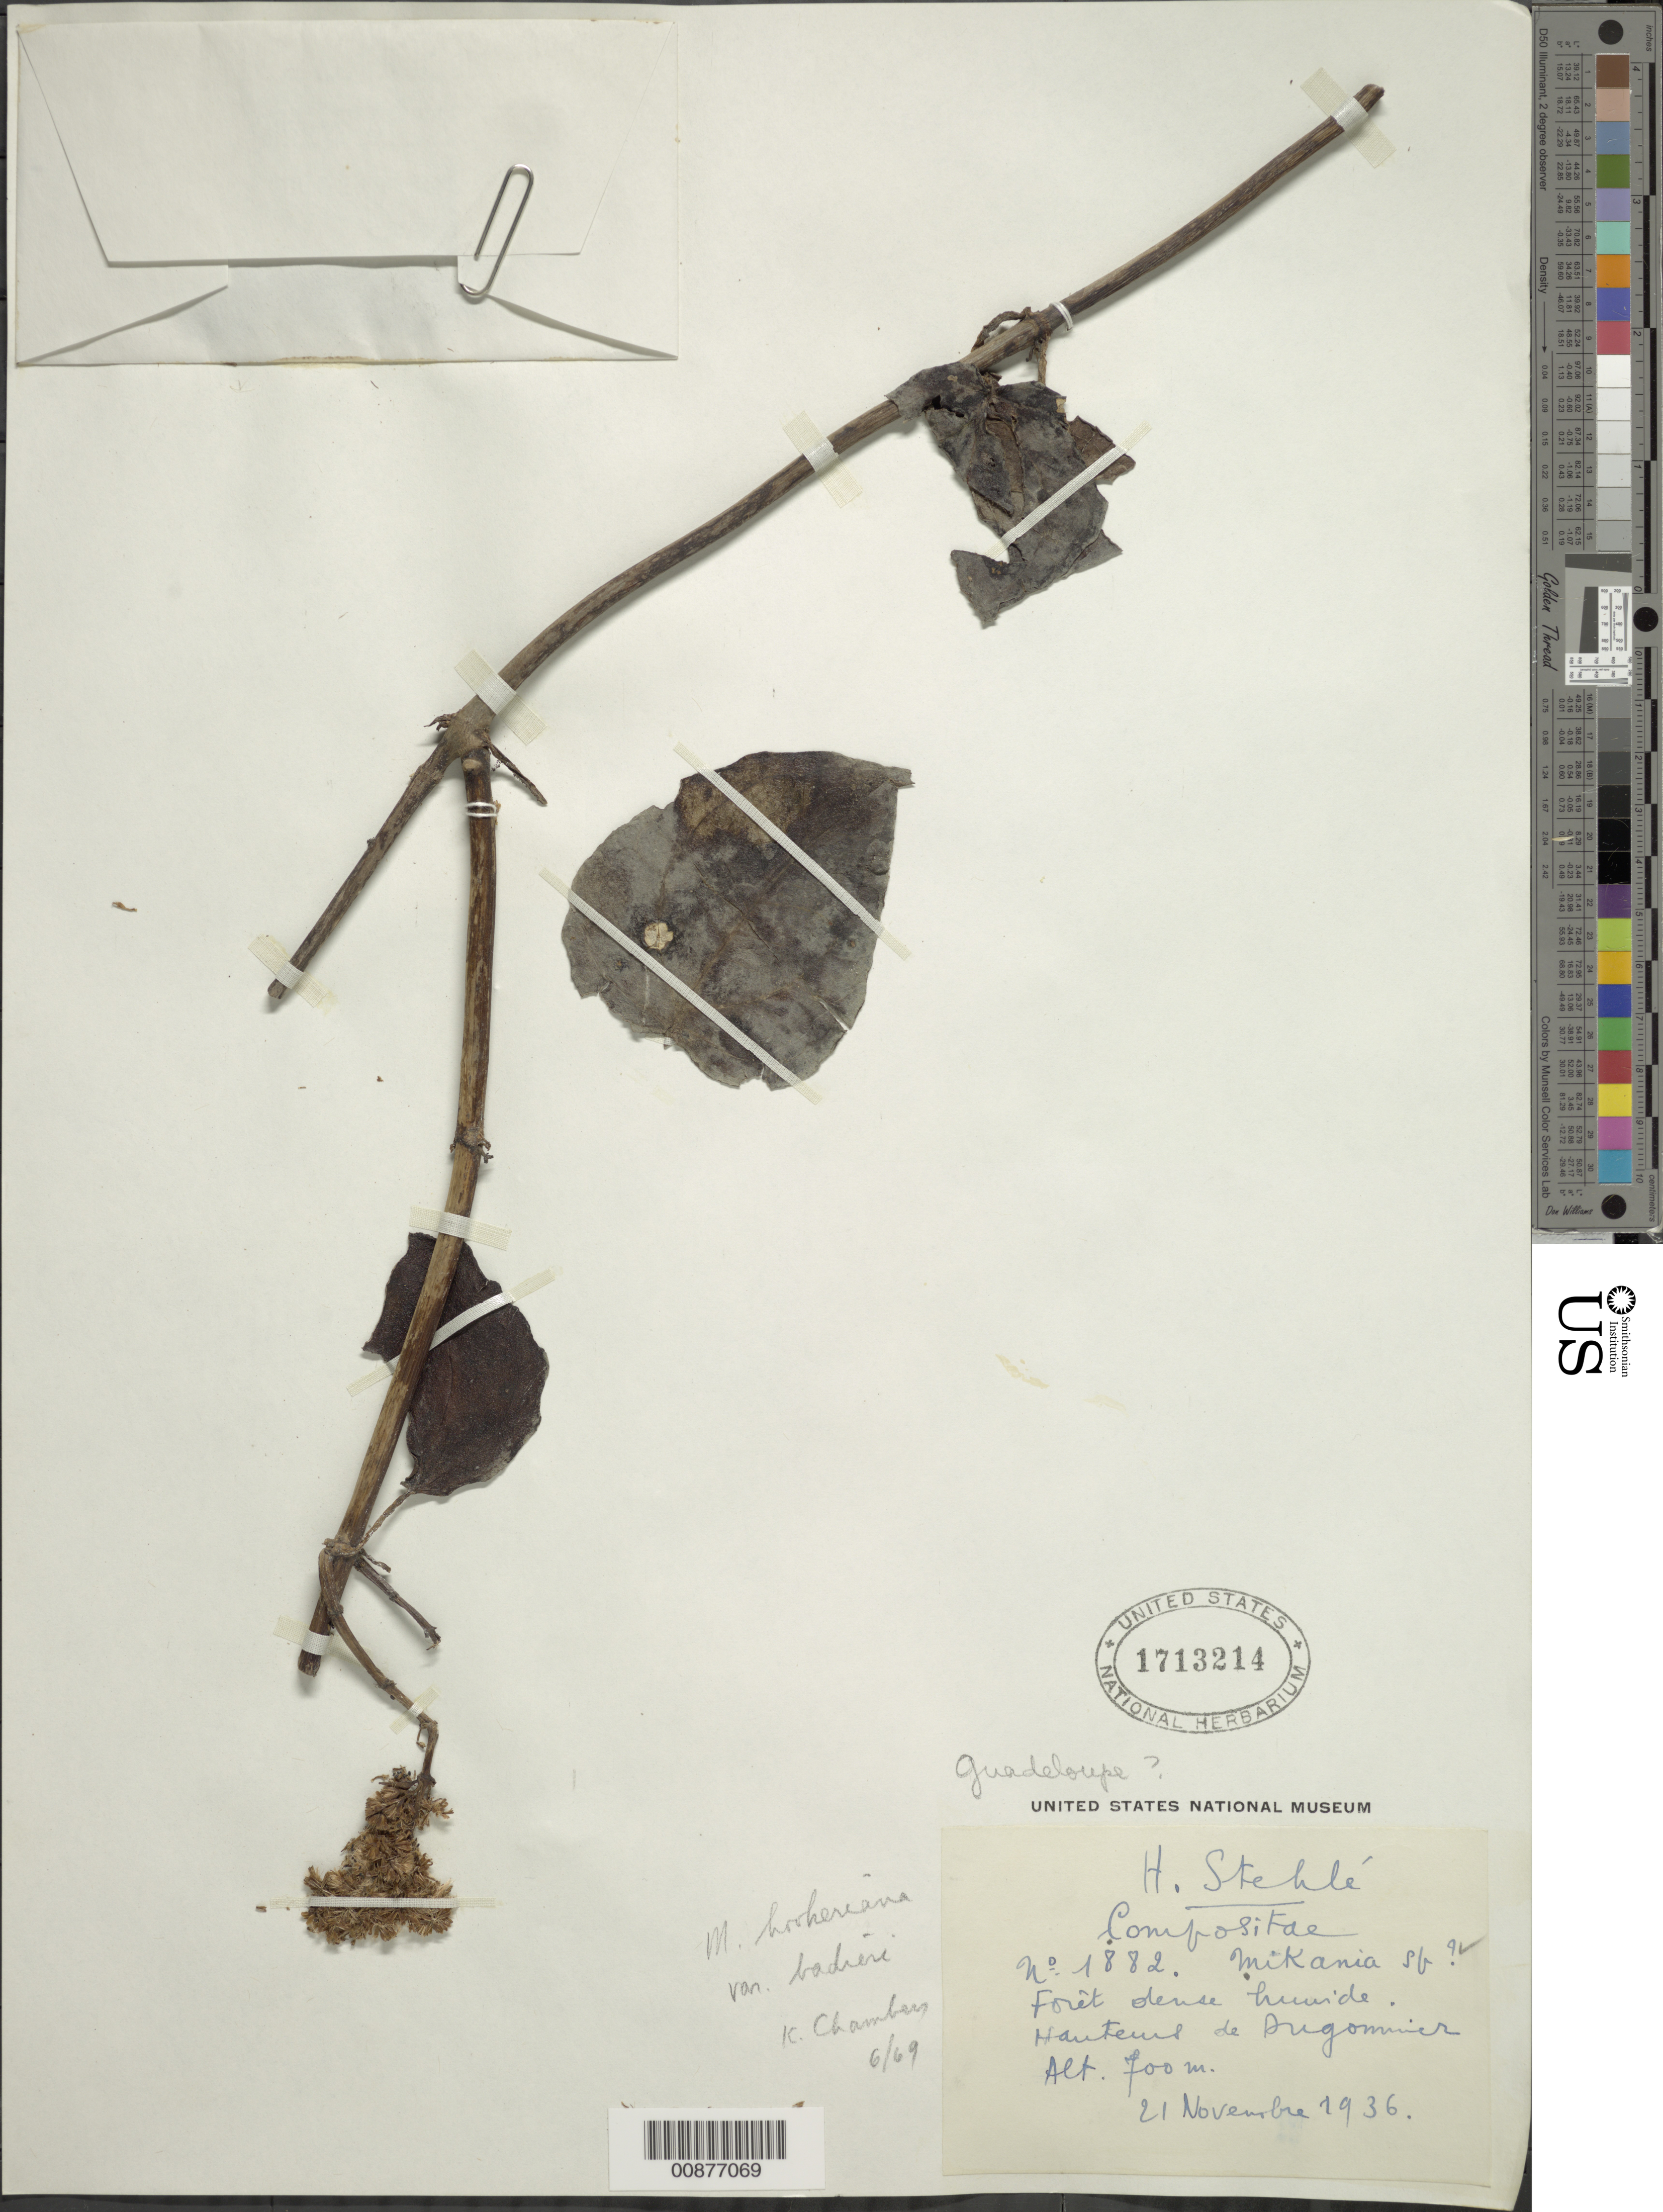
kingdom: Plantae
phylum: Tracheophyta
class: Magnoliopsida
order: Asterales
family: Asteraceae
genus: Mikania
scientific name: Mikania hookeriana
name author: DC.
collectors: H. Stehlé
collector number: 1882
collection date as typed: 21 Nov 1936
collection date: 1936-11-21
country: Guadeloupe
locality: Hauteurs de Dugomier (sp?)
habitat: Forêt dense humide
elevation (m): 700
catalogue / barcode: US 1713214